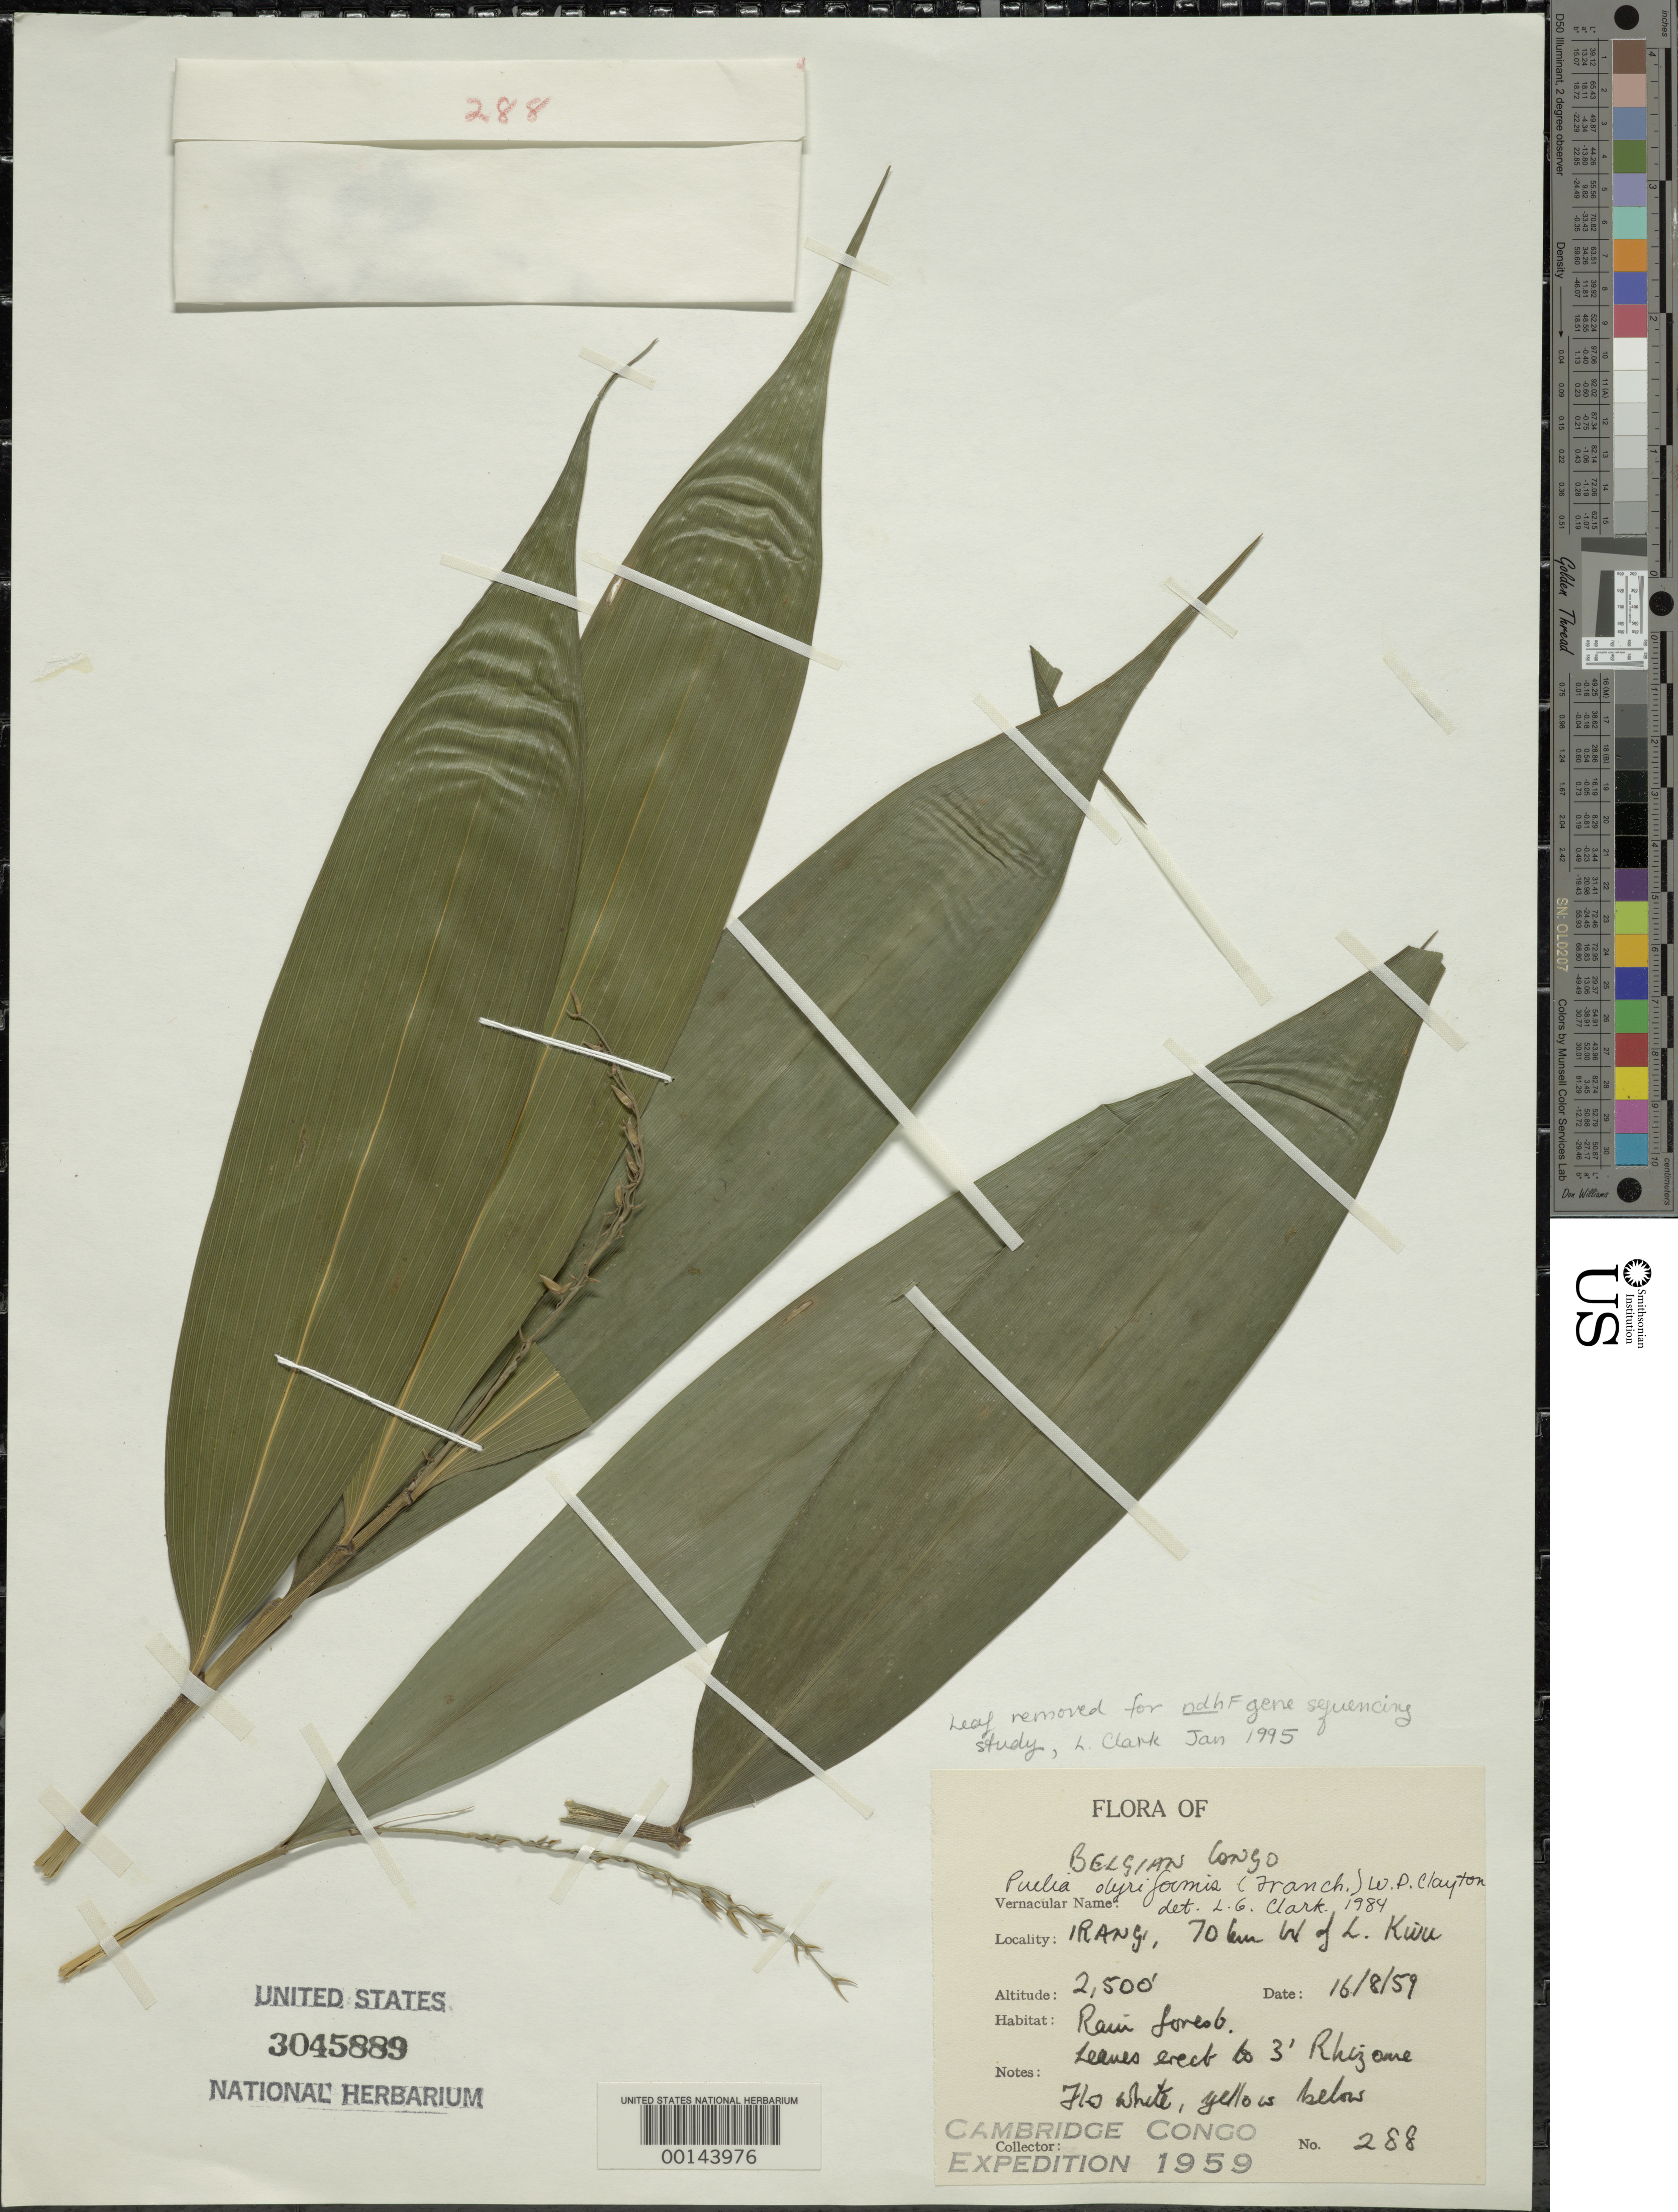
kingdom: Plantae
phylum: Tracheophyta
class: Liliopsida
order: Poales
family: Poaceae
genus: Puelia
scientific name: Puelia olyriformis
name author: (Franch.) Clayton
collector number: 288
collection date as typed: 16 Aug 1959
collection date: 1959-08-16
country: Congo, Democratic Republic of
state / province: Nord-Kivu / Sud-Kivu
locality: Irangi, 70 km W of L. Kivu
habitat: Rain forest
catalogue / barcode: US 3045889